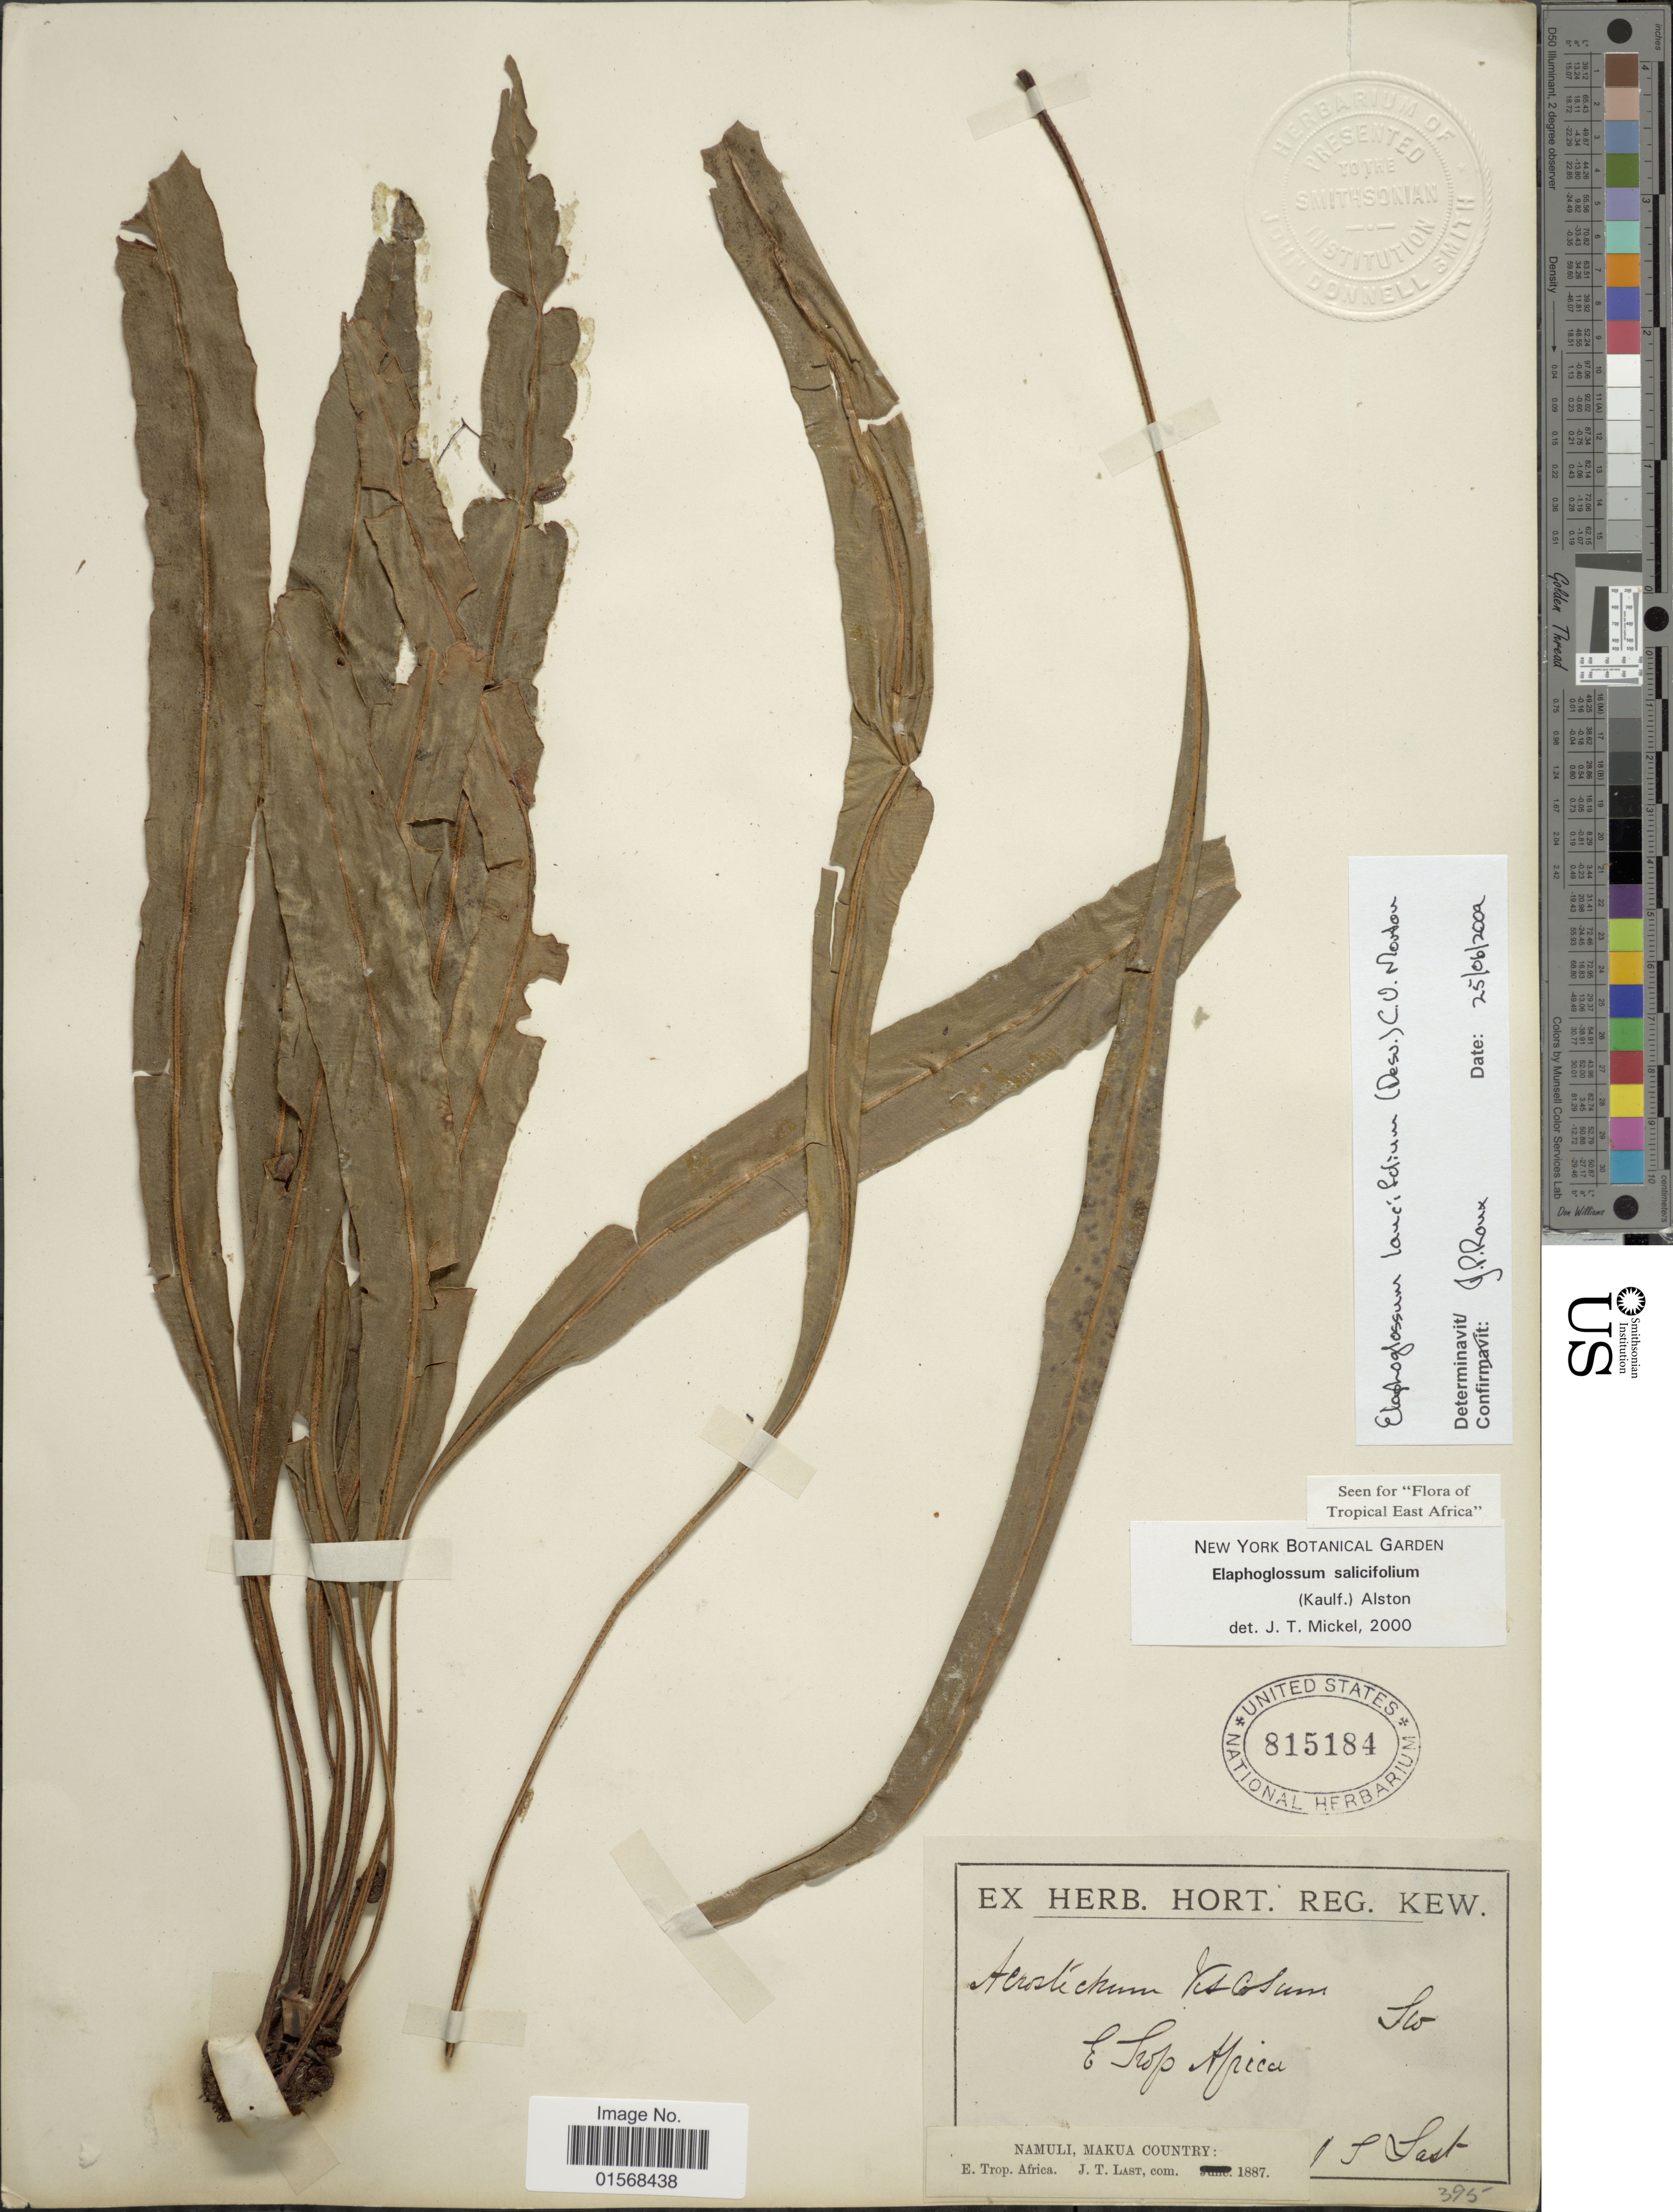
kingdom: Plantae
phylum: Tracheophyta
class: Polypodiopsida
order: Polypodiales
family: Dryopteridaceae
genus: Elaphoglossum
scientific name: Elaphoglossum laucifolium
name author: (Desv.) C.V. Morton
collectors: J. Last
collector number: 395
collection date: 1887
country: Mozambique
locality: E Trop Africa. Namuli, Makua Country.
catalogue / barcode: US 815184